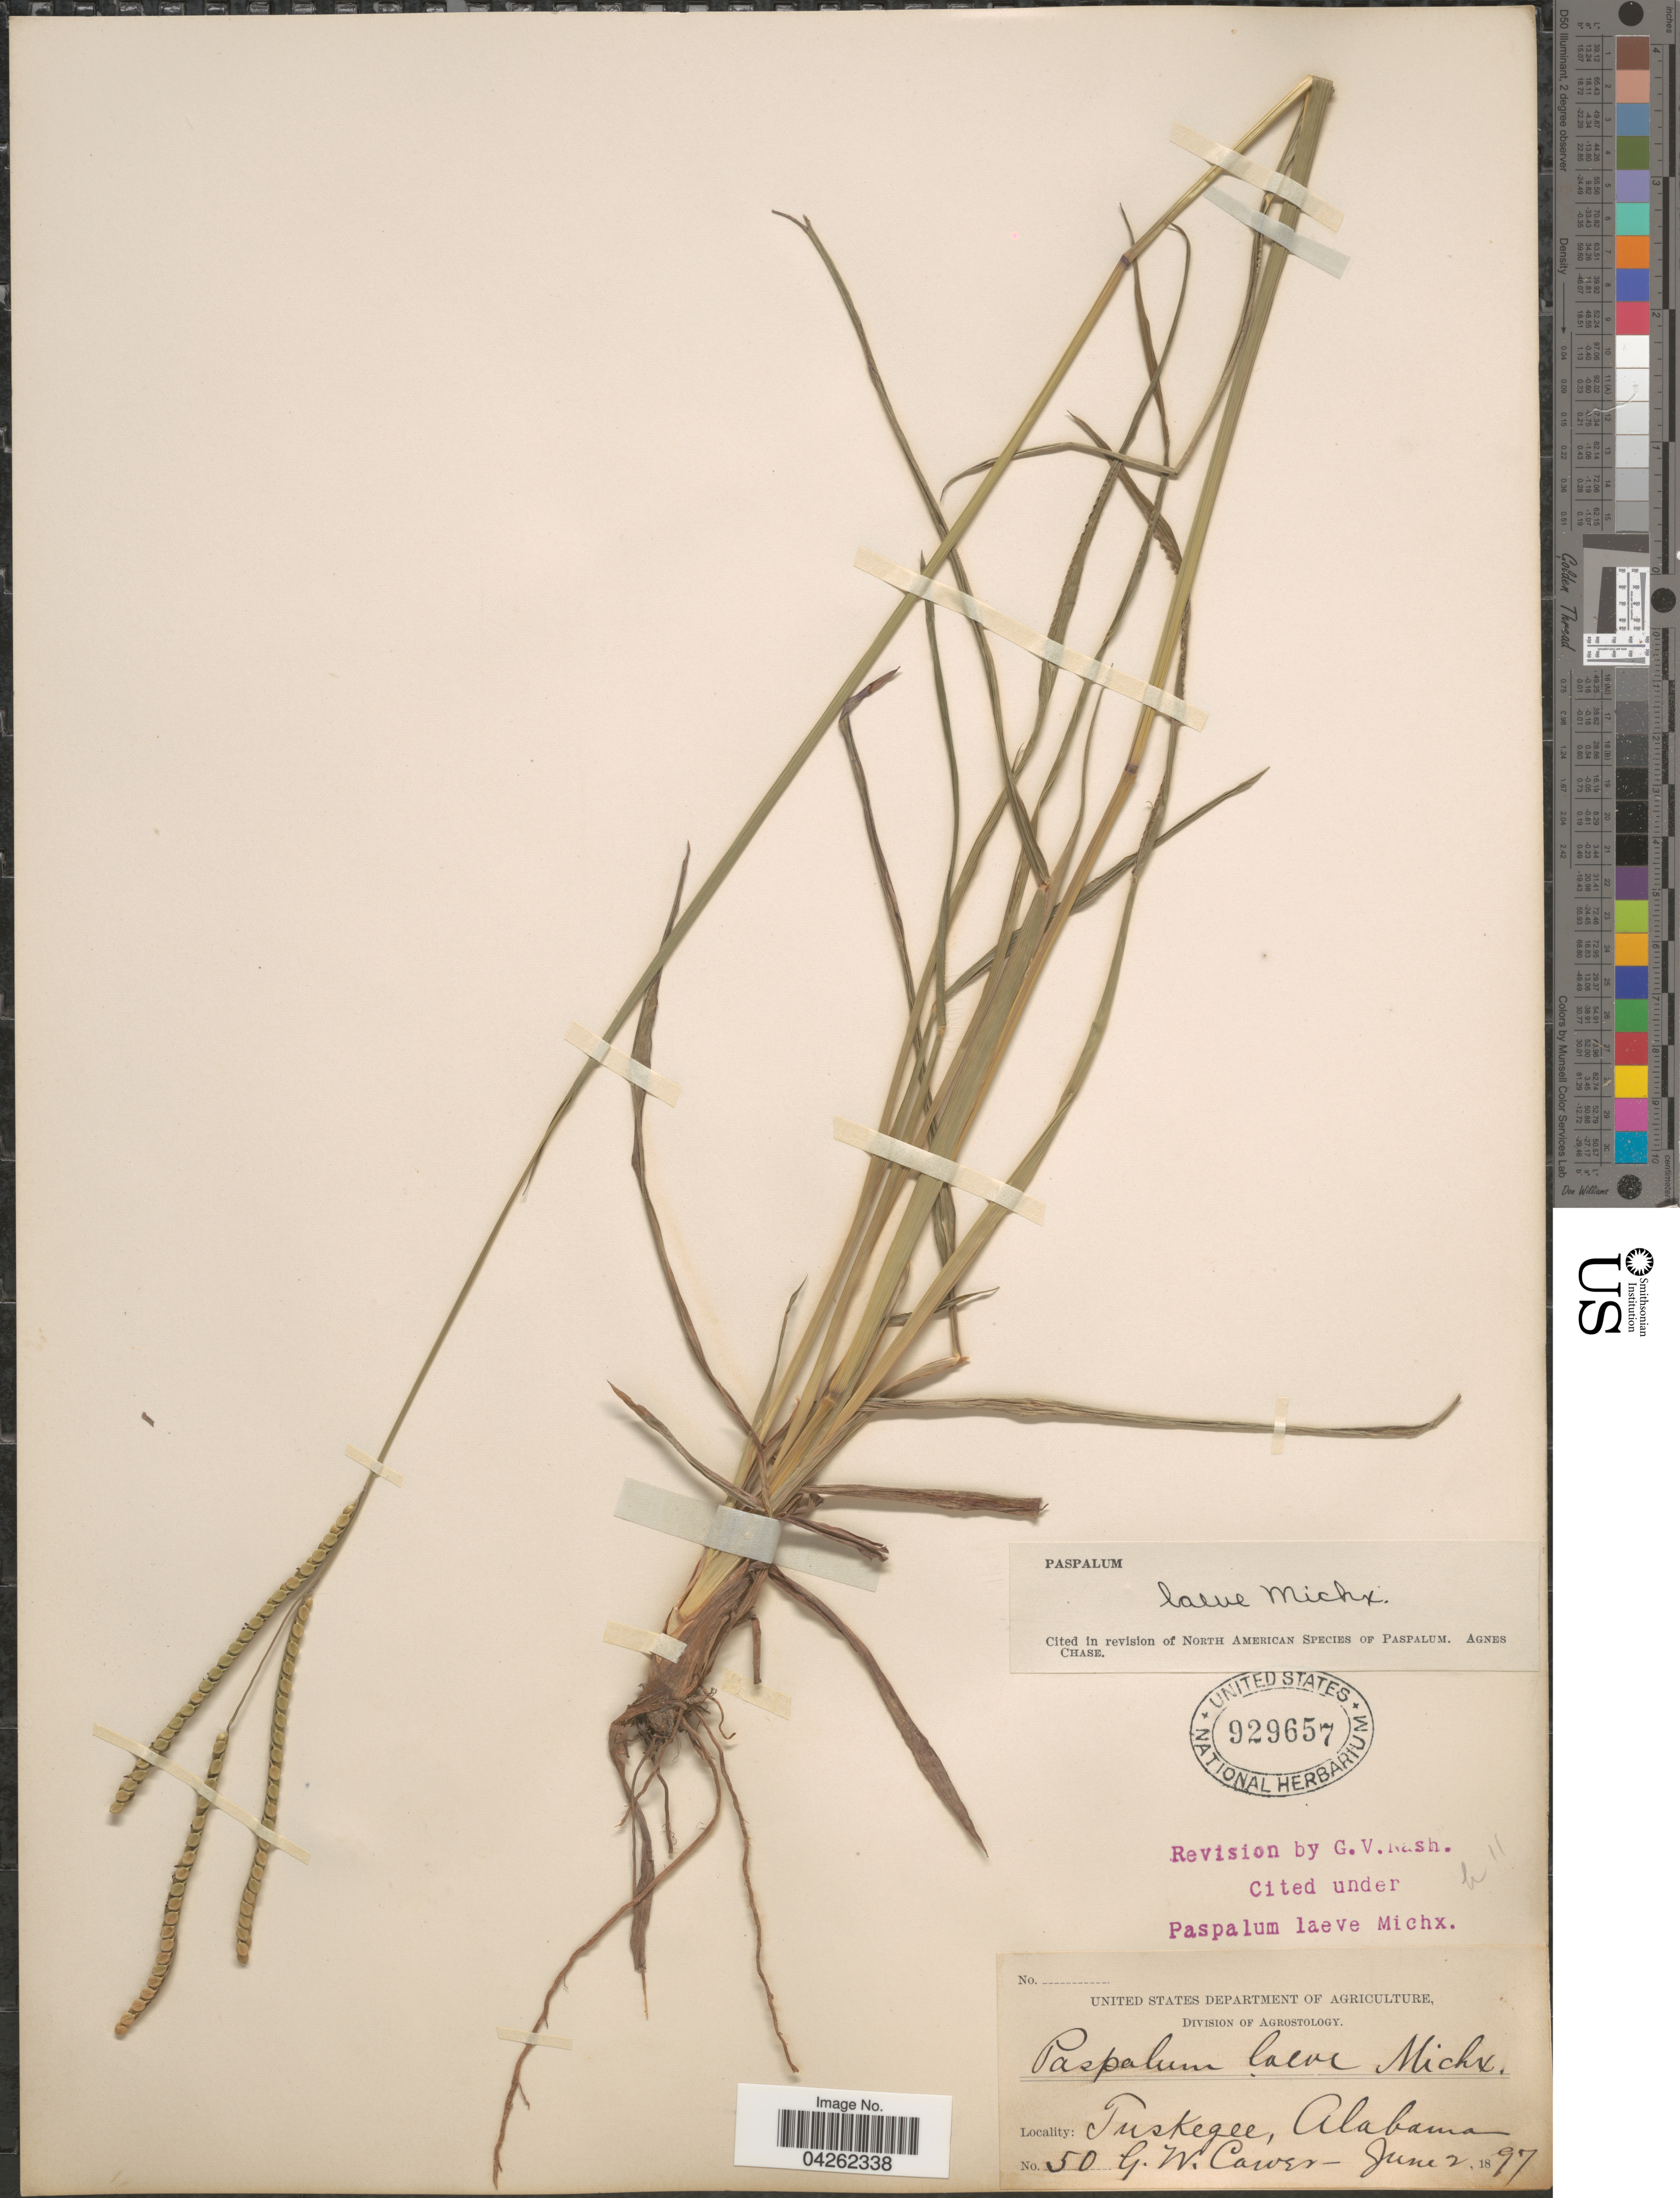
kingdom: Plantae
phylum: Tracheophyta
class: Liliopsida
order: Poales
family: Poaceae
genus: Paspalum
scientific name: Paspalum laeve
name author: Michx.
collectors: G. Carver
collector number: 50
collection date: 1897-06-02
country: United States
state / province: Alabama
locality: Tuskegee.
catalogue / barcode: US 929657